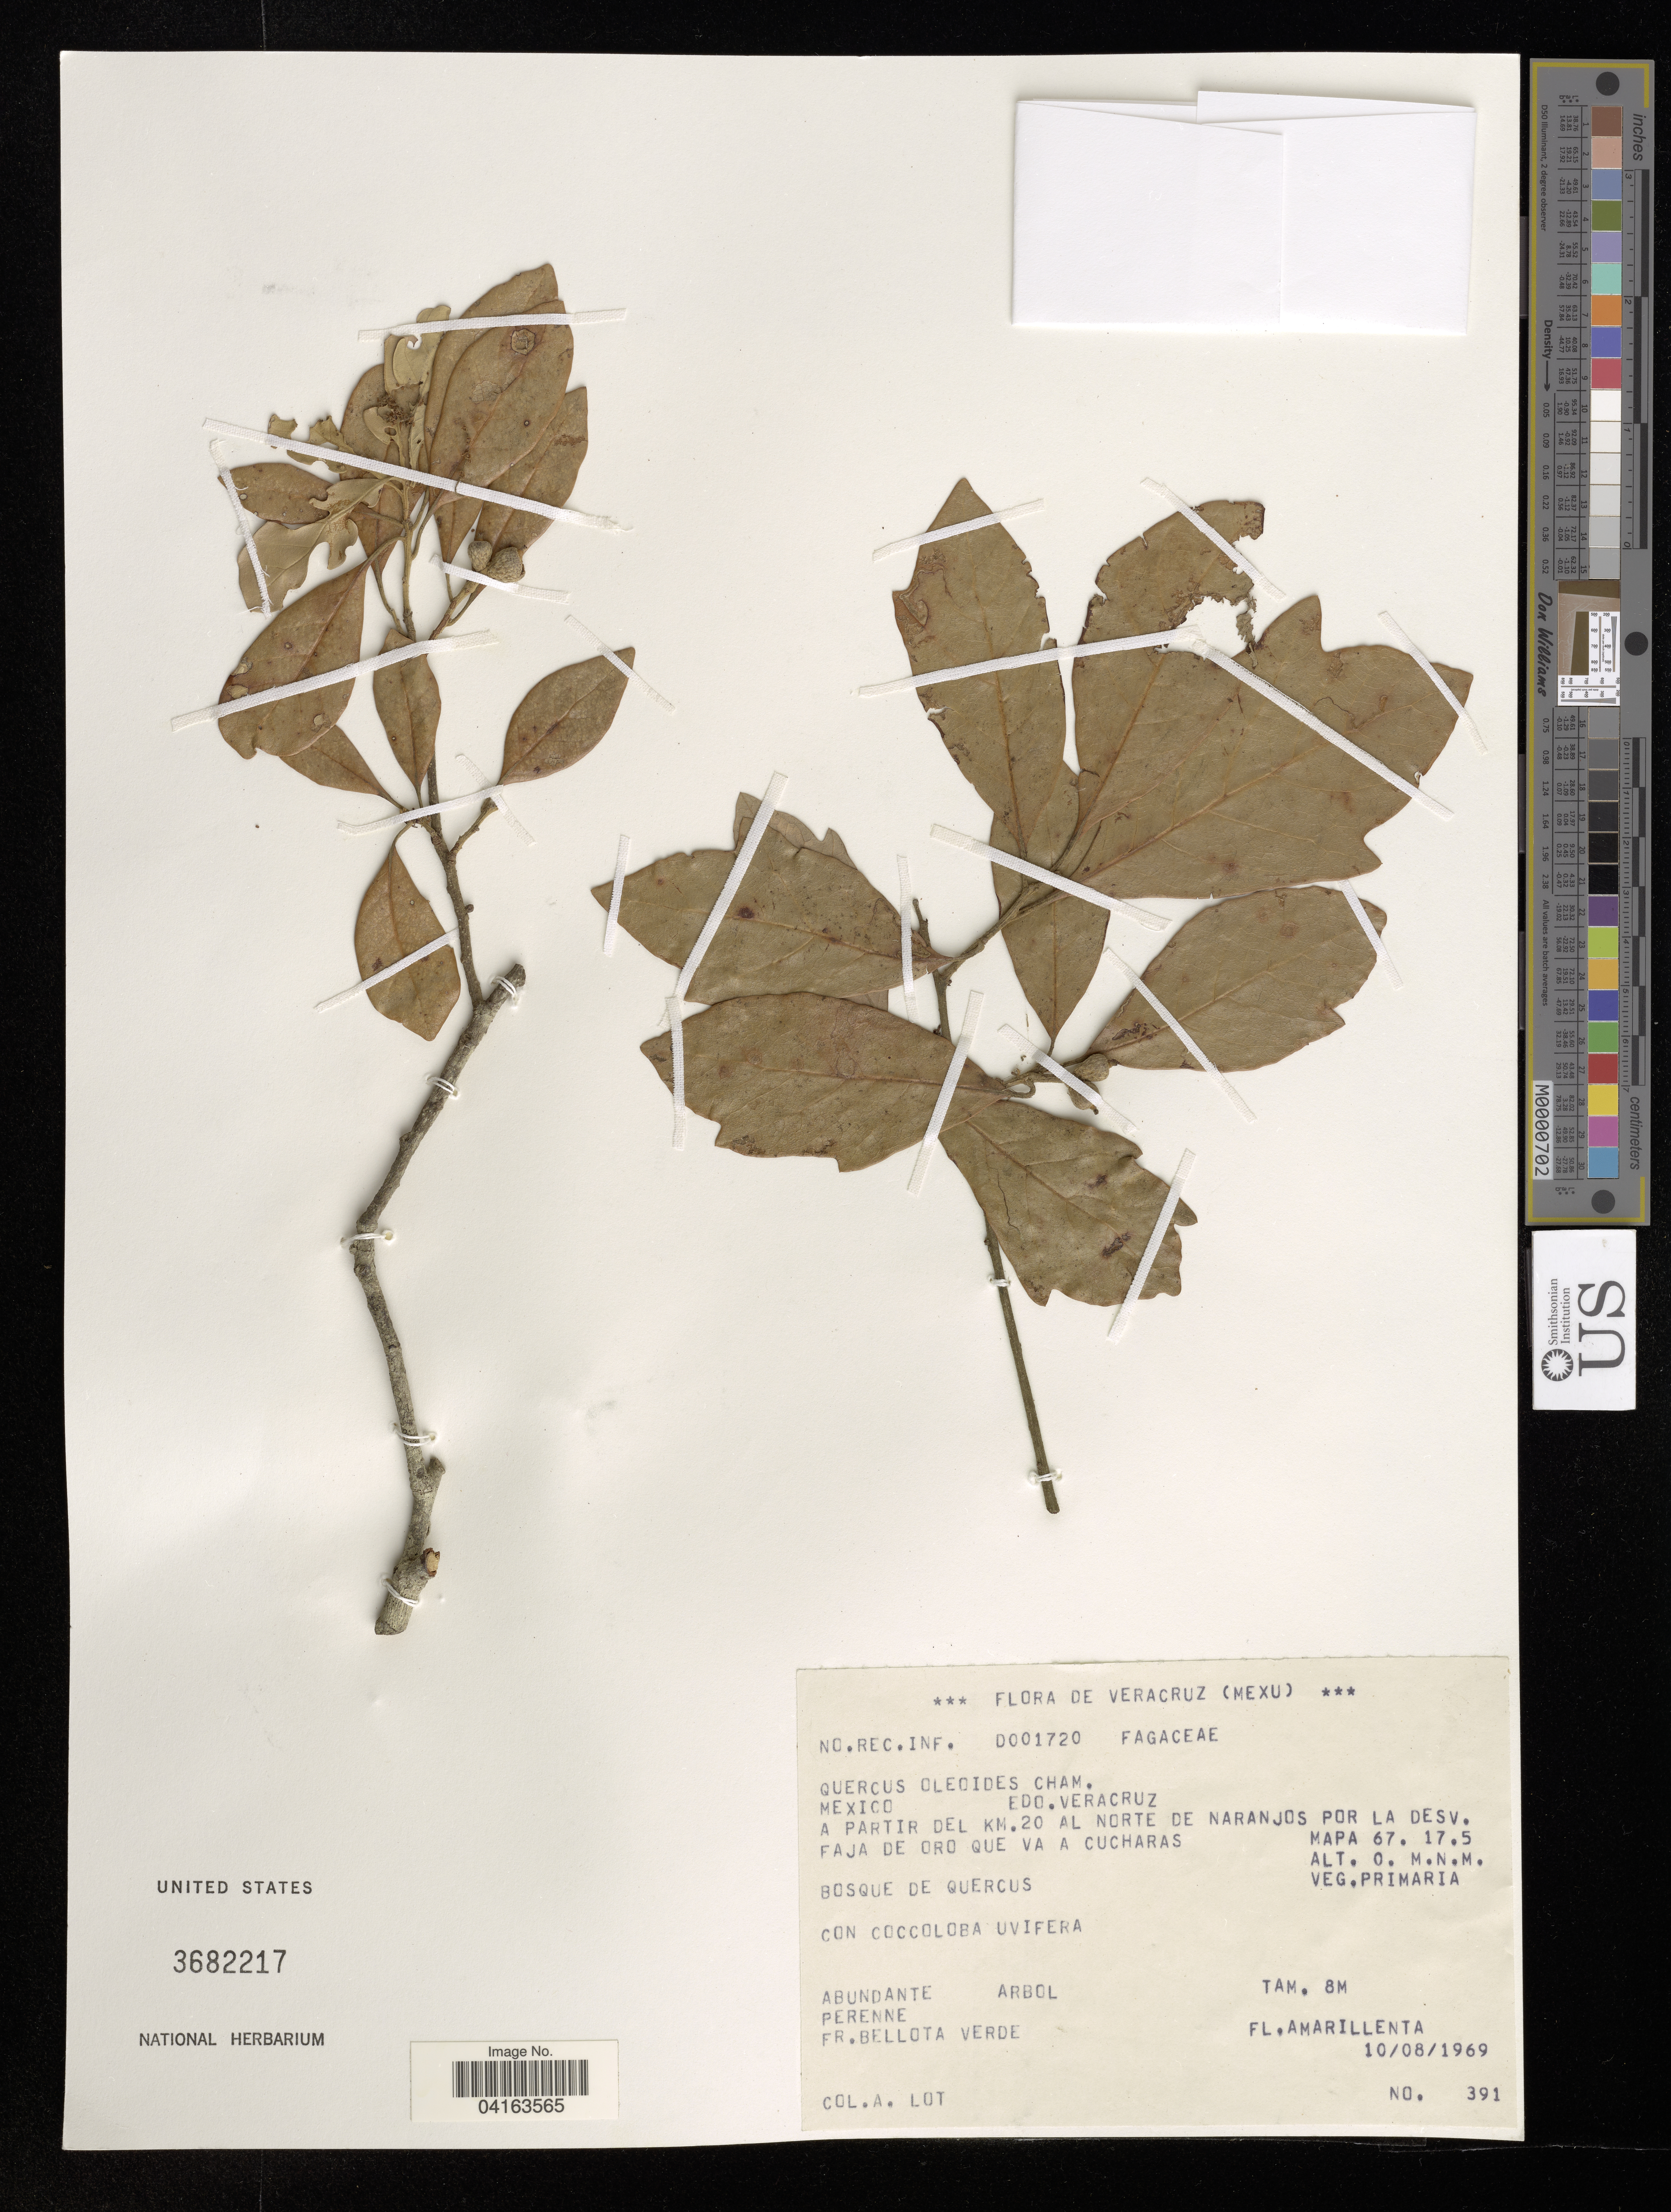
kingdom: Plantae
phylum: Tracheophyta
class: Magnoliopsida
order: Fagales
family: Fagaceae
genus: Quercus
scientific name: Quercus oleoides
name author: Schltdl. & Cham.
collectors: Lot, A.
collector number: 391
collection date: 1969-08-10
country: Mexico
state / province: Veracruz Llave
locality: Edo. Veracruz. A partir del km.20 al norte de naranjos por la desv.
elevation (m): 0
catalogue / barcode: US 3682217